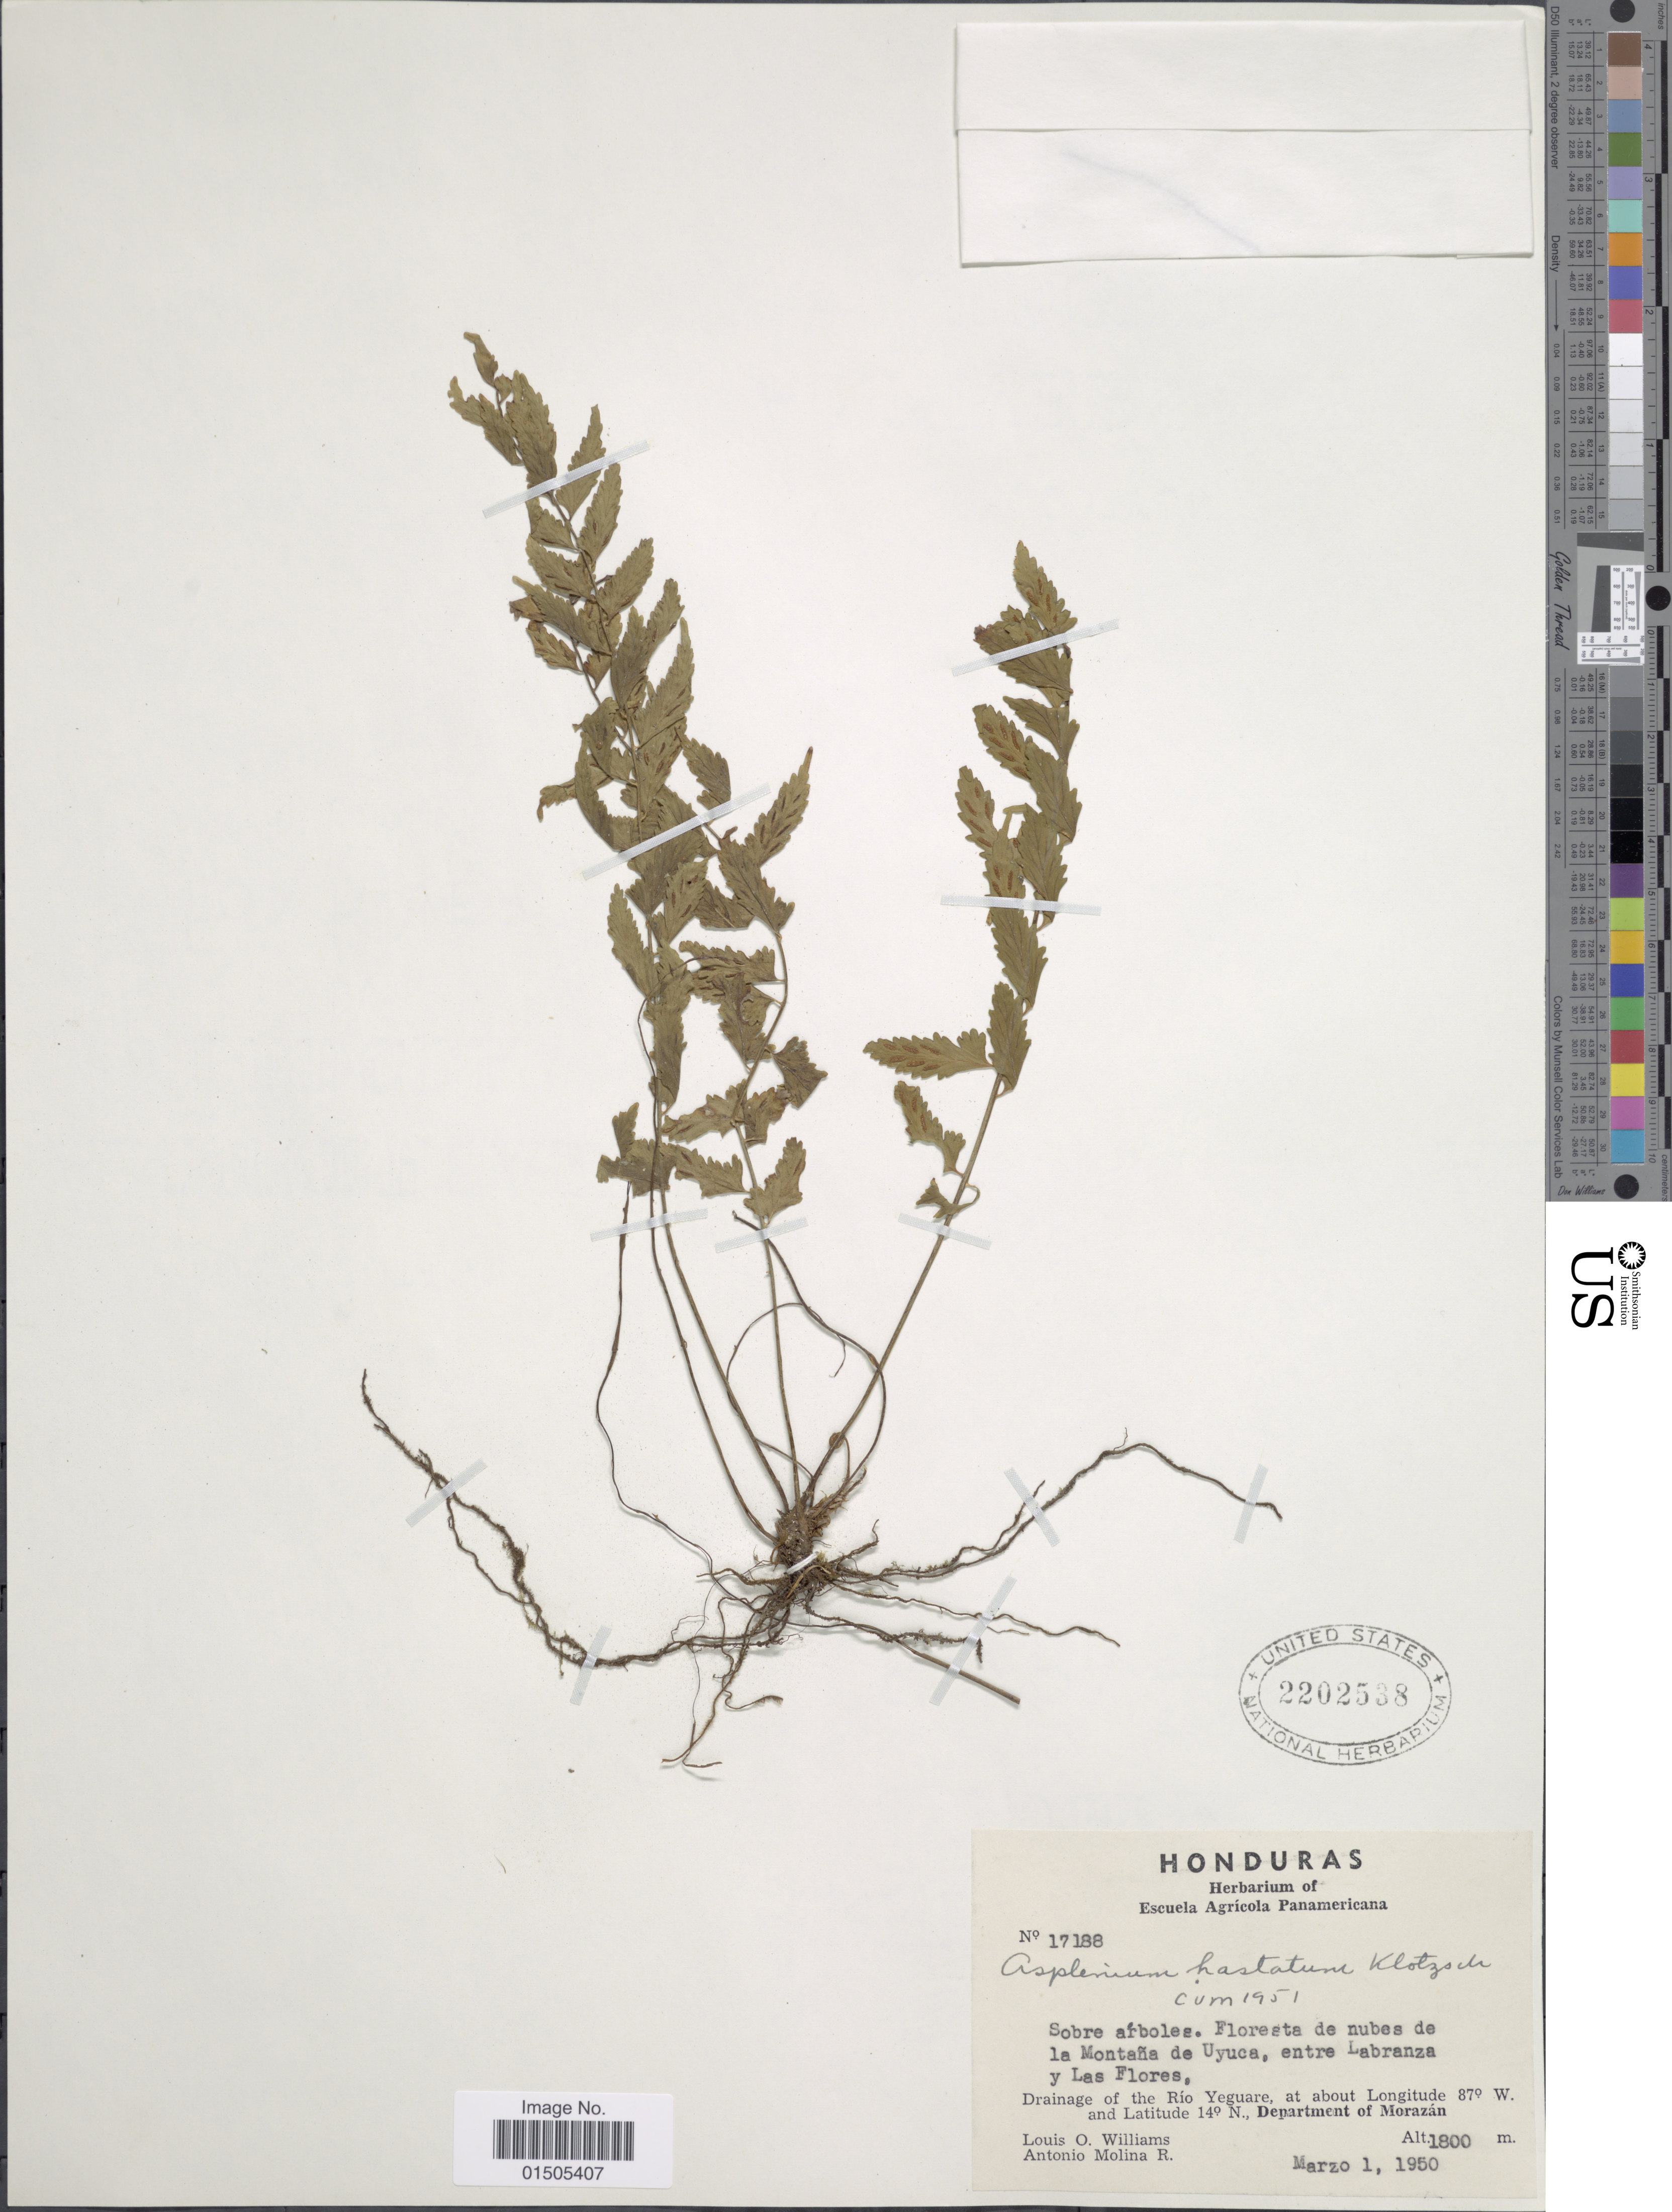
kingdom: Plantae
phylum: Tracheophyta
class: Polypodiopsida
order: Polypodiales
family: Aspleniaceae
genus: Asplenium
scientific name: Asplenium auriculatum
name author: Sw.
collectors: L. O. Williams & A. Molina R.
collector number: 17188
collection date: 1950-03-01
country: Honduras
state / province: Fco. Morazán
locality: Floresta de nubes de la Montaña de Uyuca, entre Labranza y Las Flores. Drainage of the Río Yeguare.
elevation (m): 1800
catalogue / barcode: US 2202538